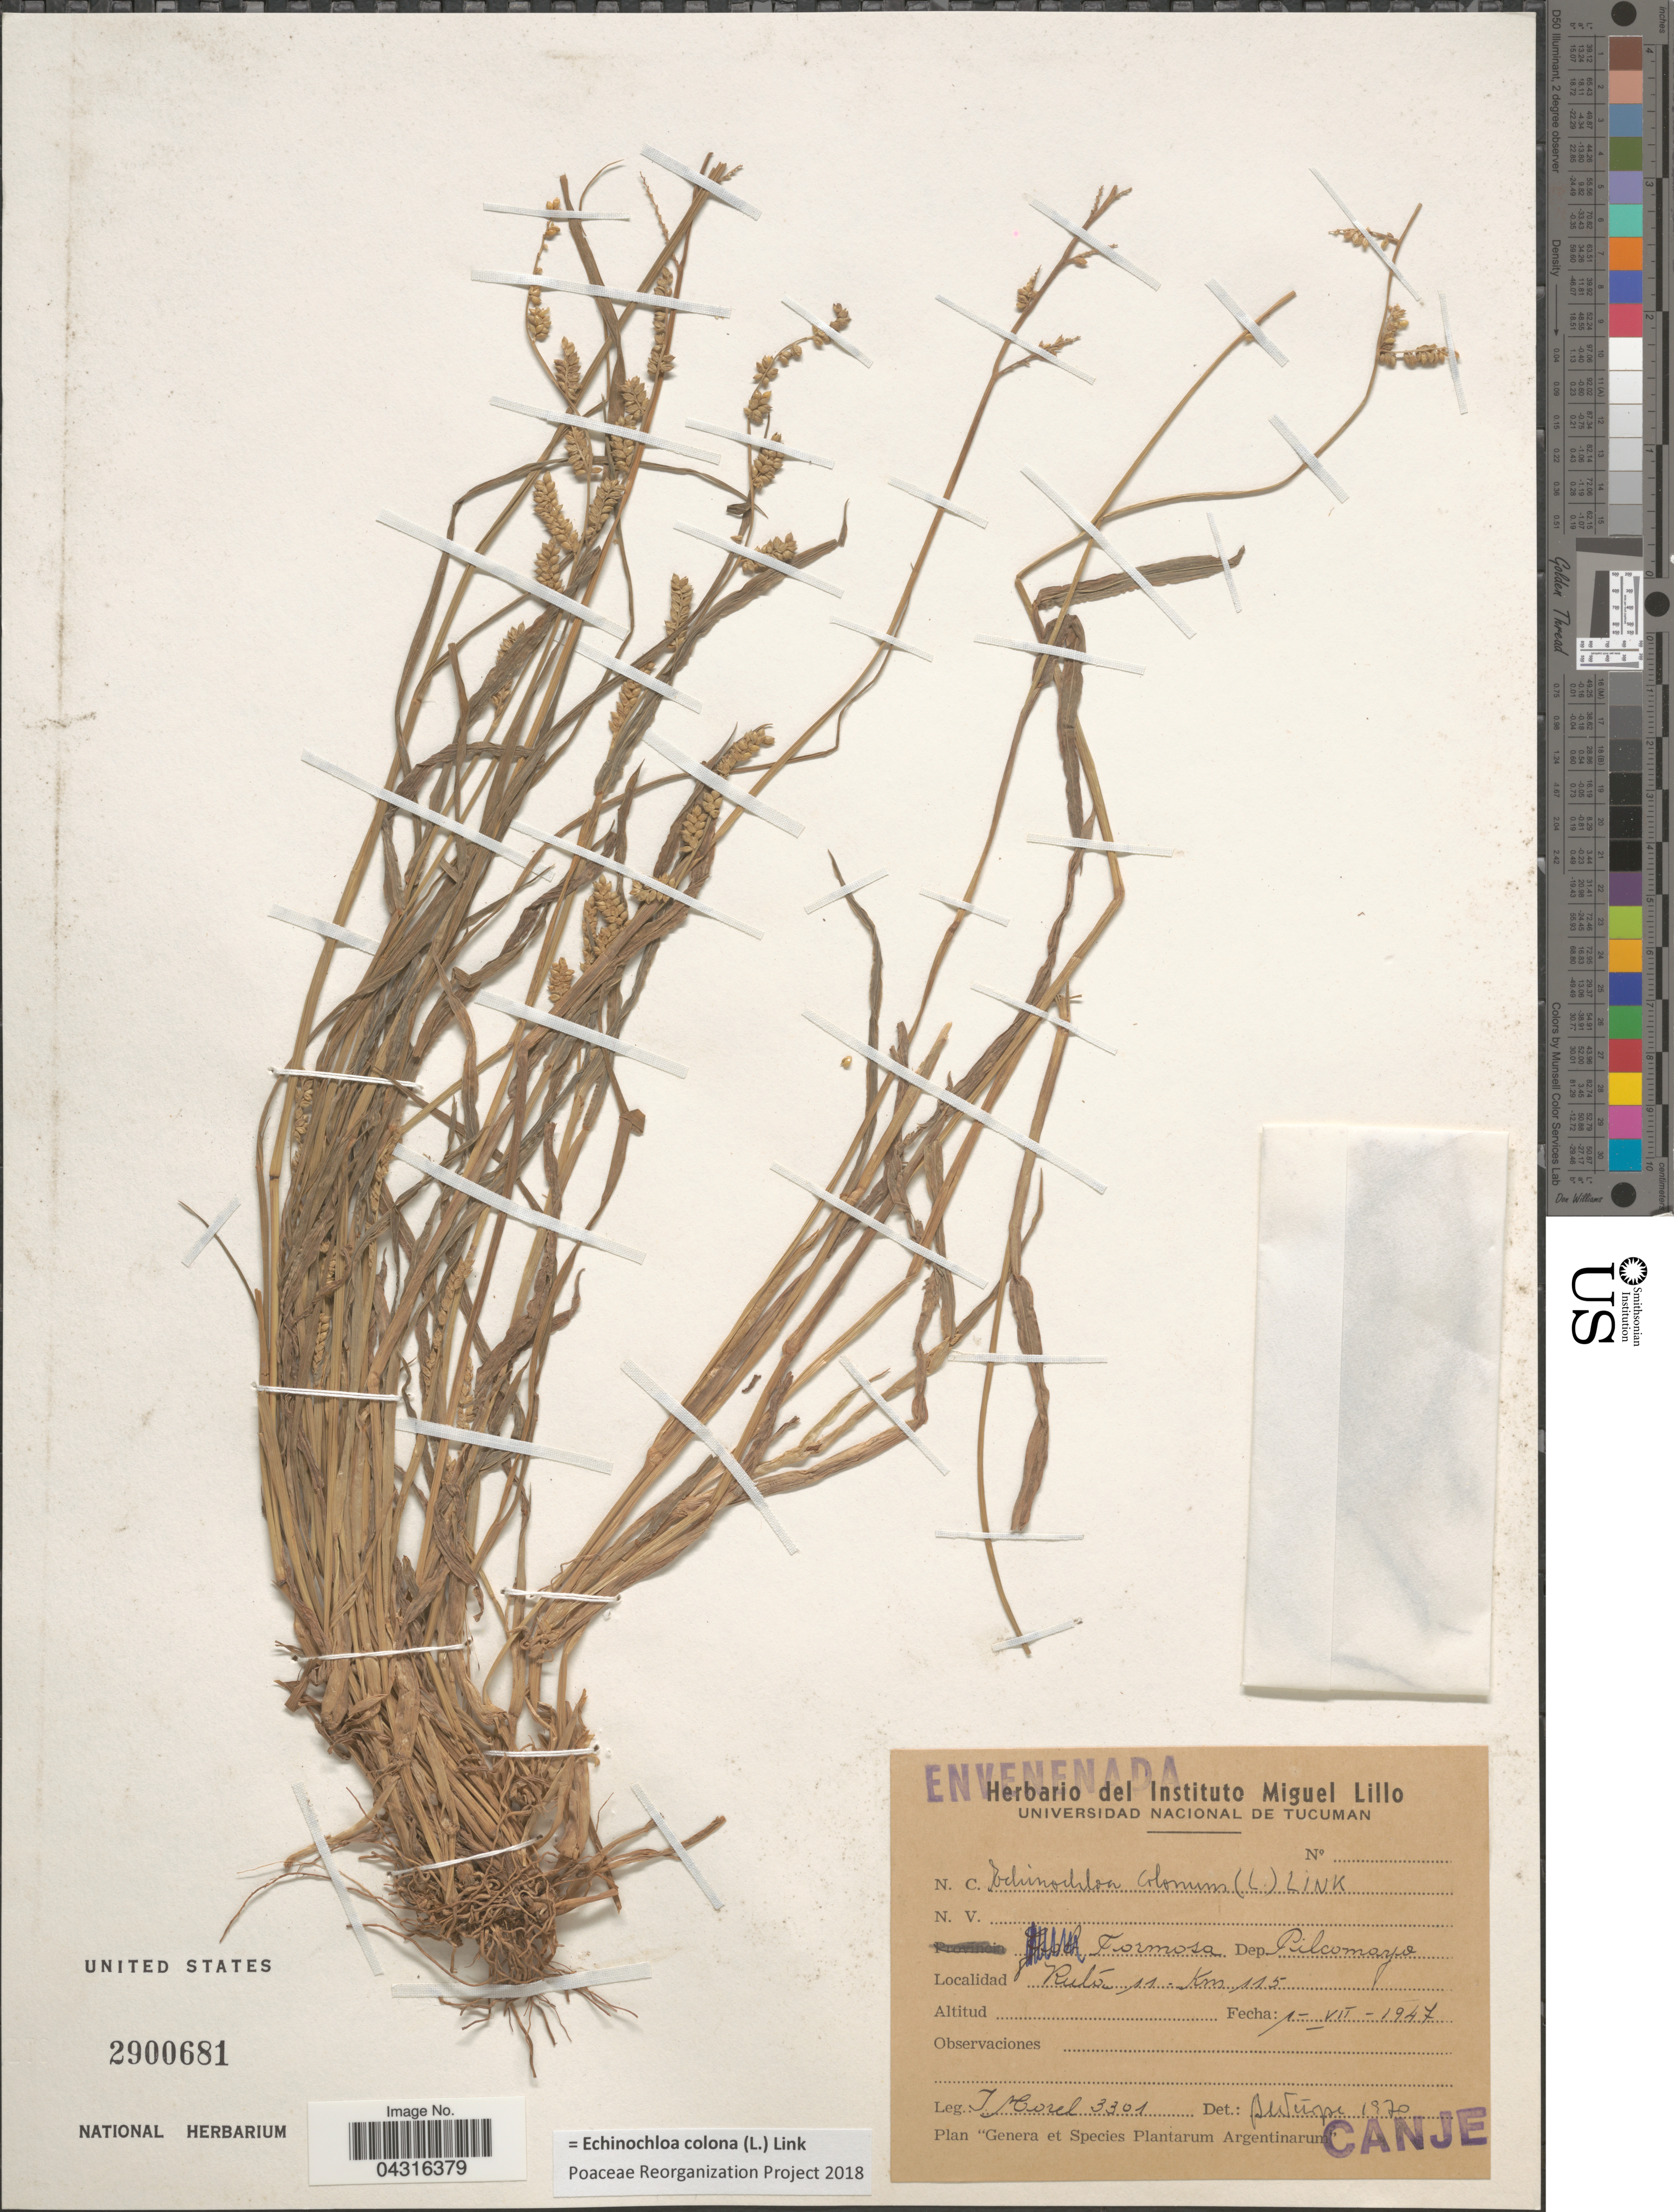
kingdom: Plantae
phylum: Tracheophyta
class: Liliopsida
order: Poales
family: Poaceae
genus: Echinochloa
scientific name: Echinochloa colona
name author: (L.) Link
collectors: I. Morel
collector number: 3301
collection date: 1947-07-01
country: Argentina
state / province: Formosa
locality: Dep. Pilcomayo. Ruta 11 - Km 115.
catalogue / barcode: US 2900681